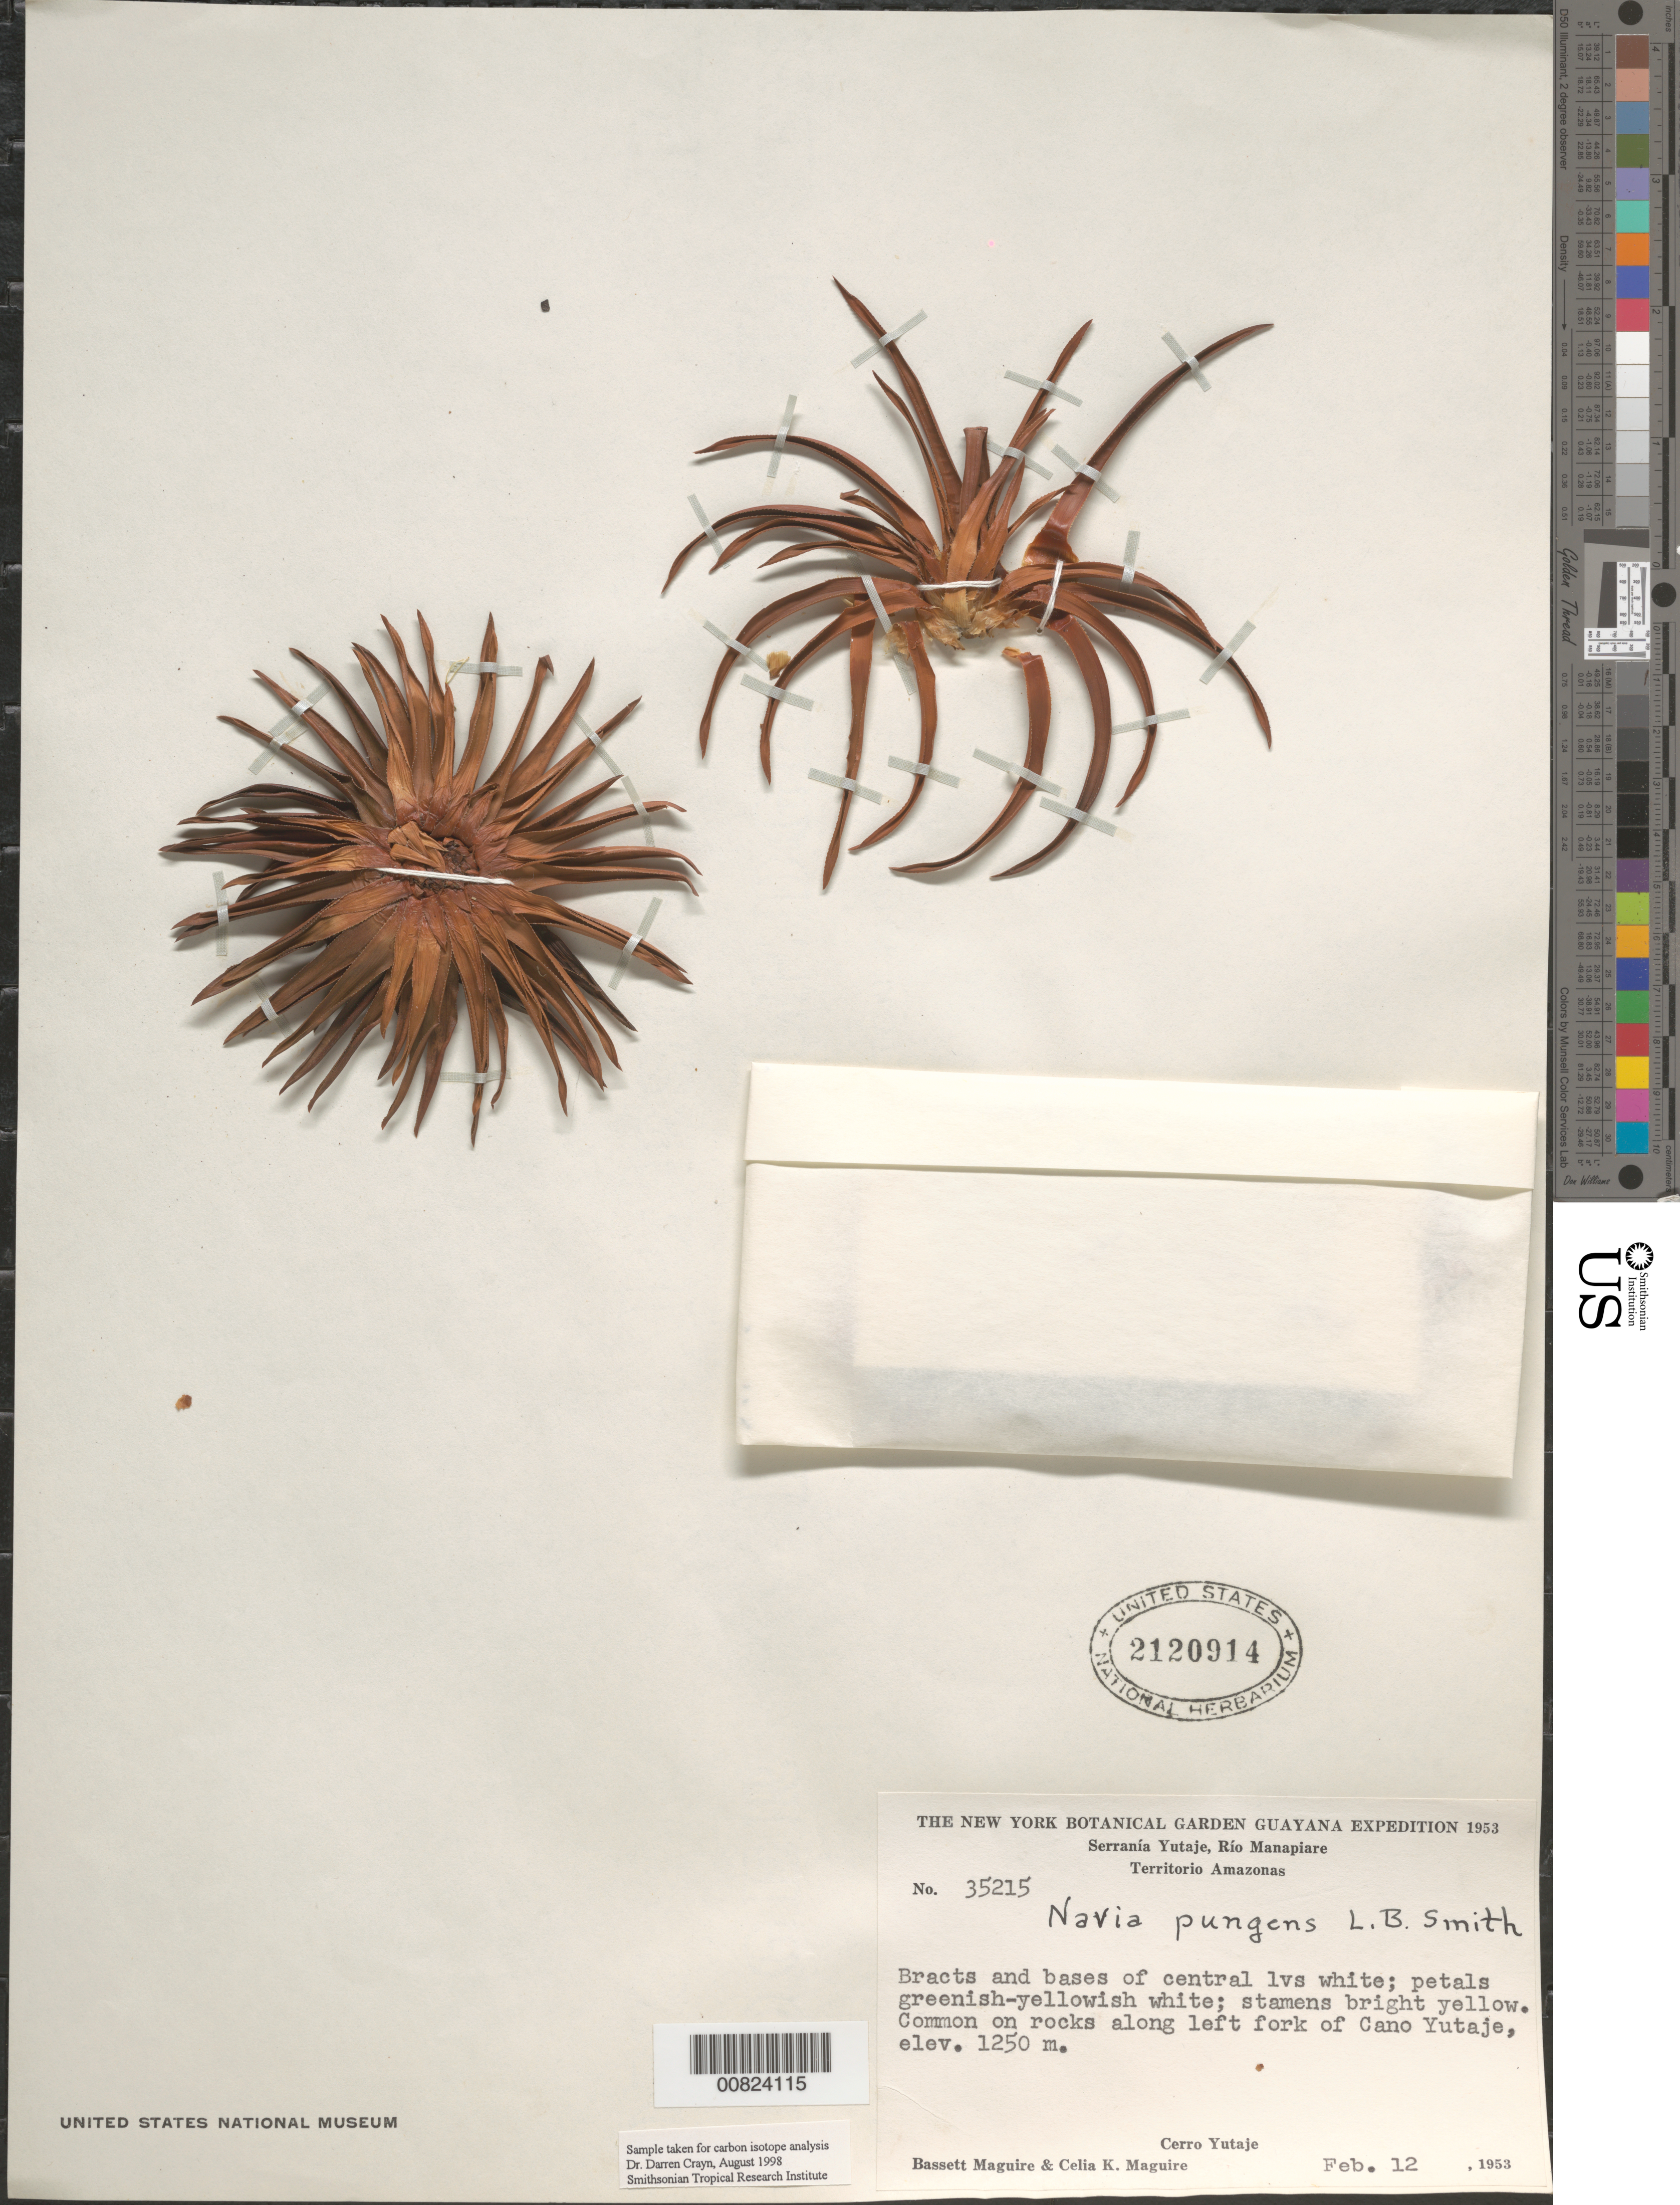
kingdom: Plantae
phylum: Tracheophyta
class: Liliopsida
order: Poales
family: Bromeliaceae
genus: Navia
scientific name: Navia pungens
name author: L.B. Sm.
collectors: B. Maguire & C. K. Maguire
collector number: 35215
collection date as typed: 12-Feb-53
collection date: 1953-02-12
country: Venezuela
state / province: Amazonas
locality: Cerro Yutajé, left fork of Caño Yutajé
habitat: On rocks along left fork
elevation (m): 1250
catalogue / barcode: US 2120914